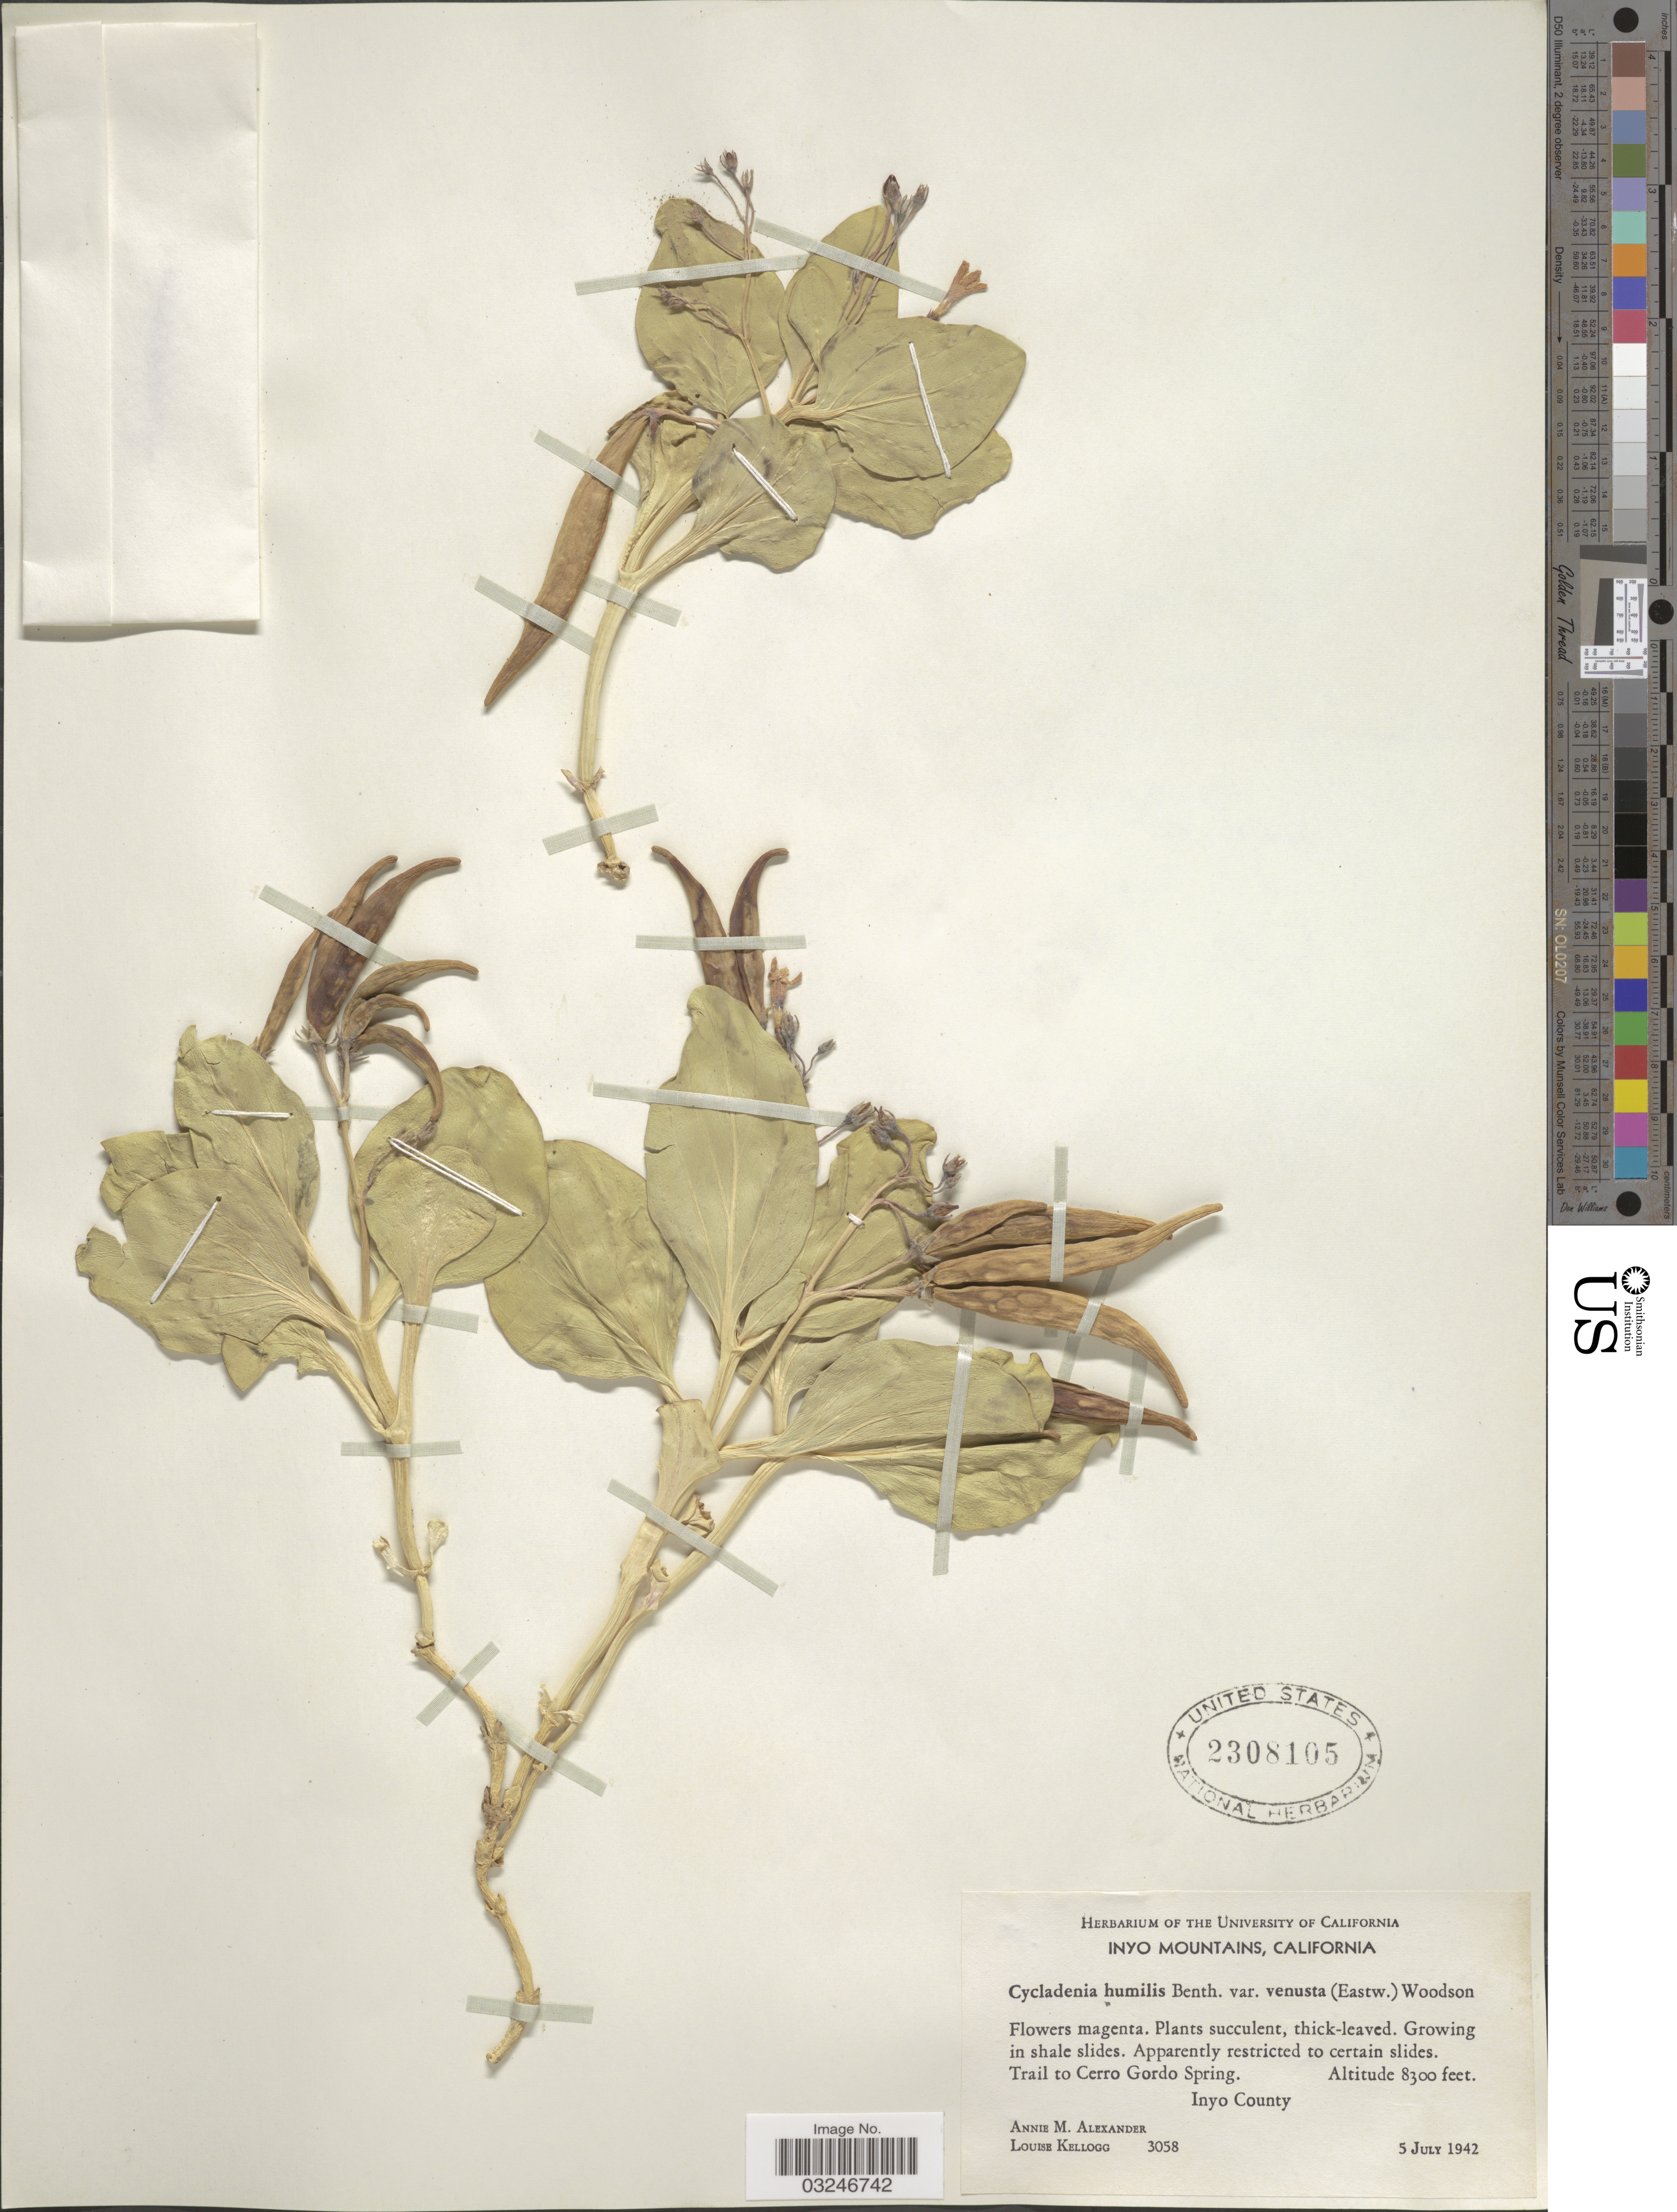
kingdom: Plantae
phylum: Tracheophyta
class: Magnoliopsida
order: Gentianales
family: Apocynaceae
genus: Cycladenia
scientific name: Cycladenia humilis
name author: Benth.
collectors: A. M. Alexander & L. Kellogg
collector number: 3058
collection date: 1942-07-05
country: United States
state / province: California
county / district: Inyo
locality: Inyo Mountains. Trail to Cerro Gordo Spring. Inyo County.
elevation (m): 2530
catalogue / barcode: US 2308105